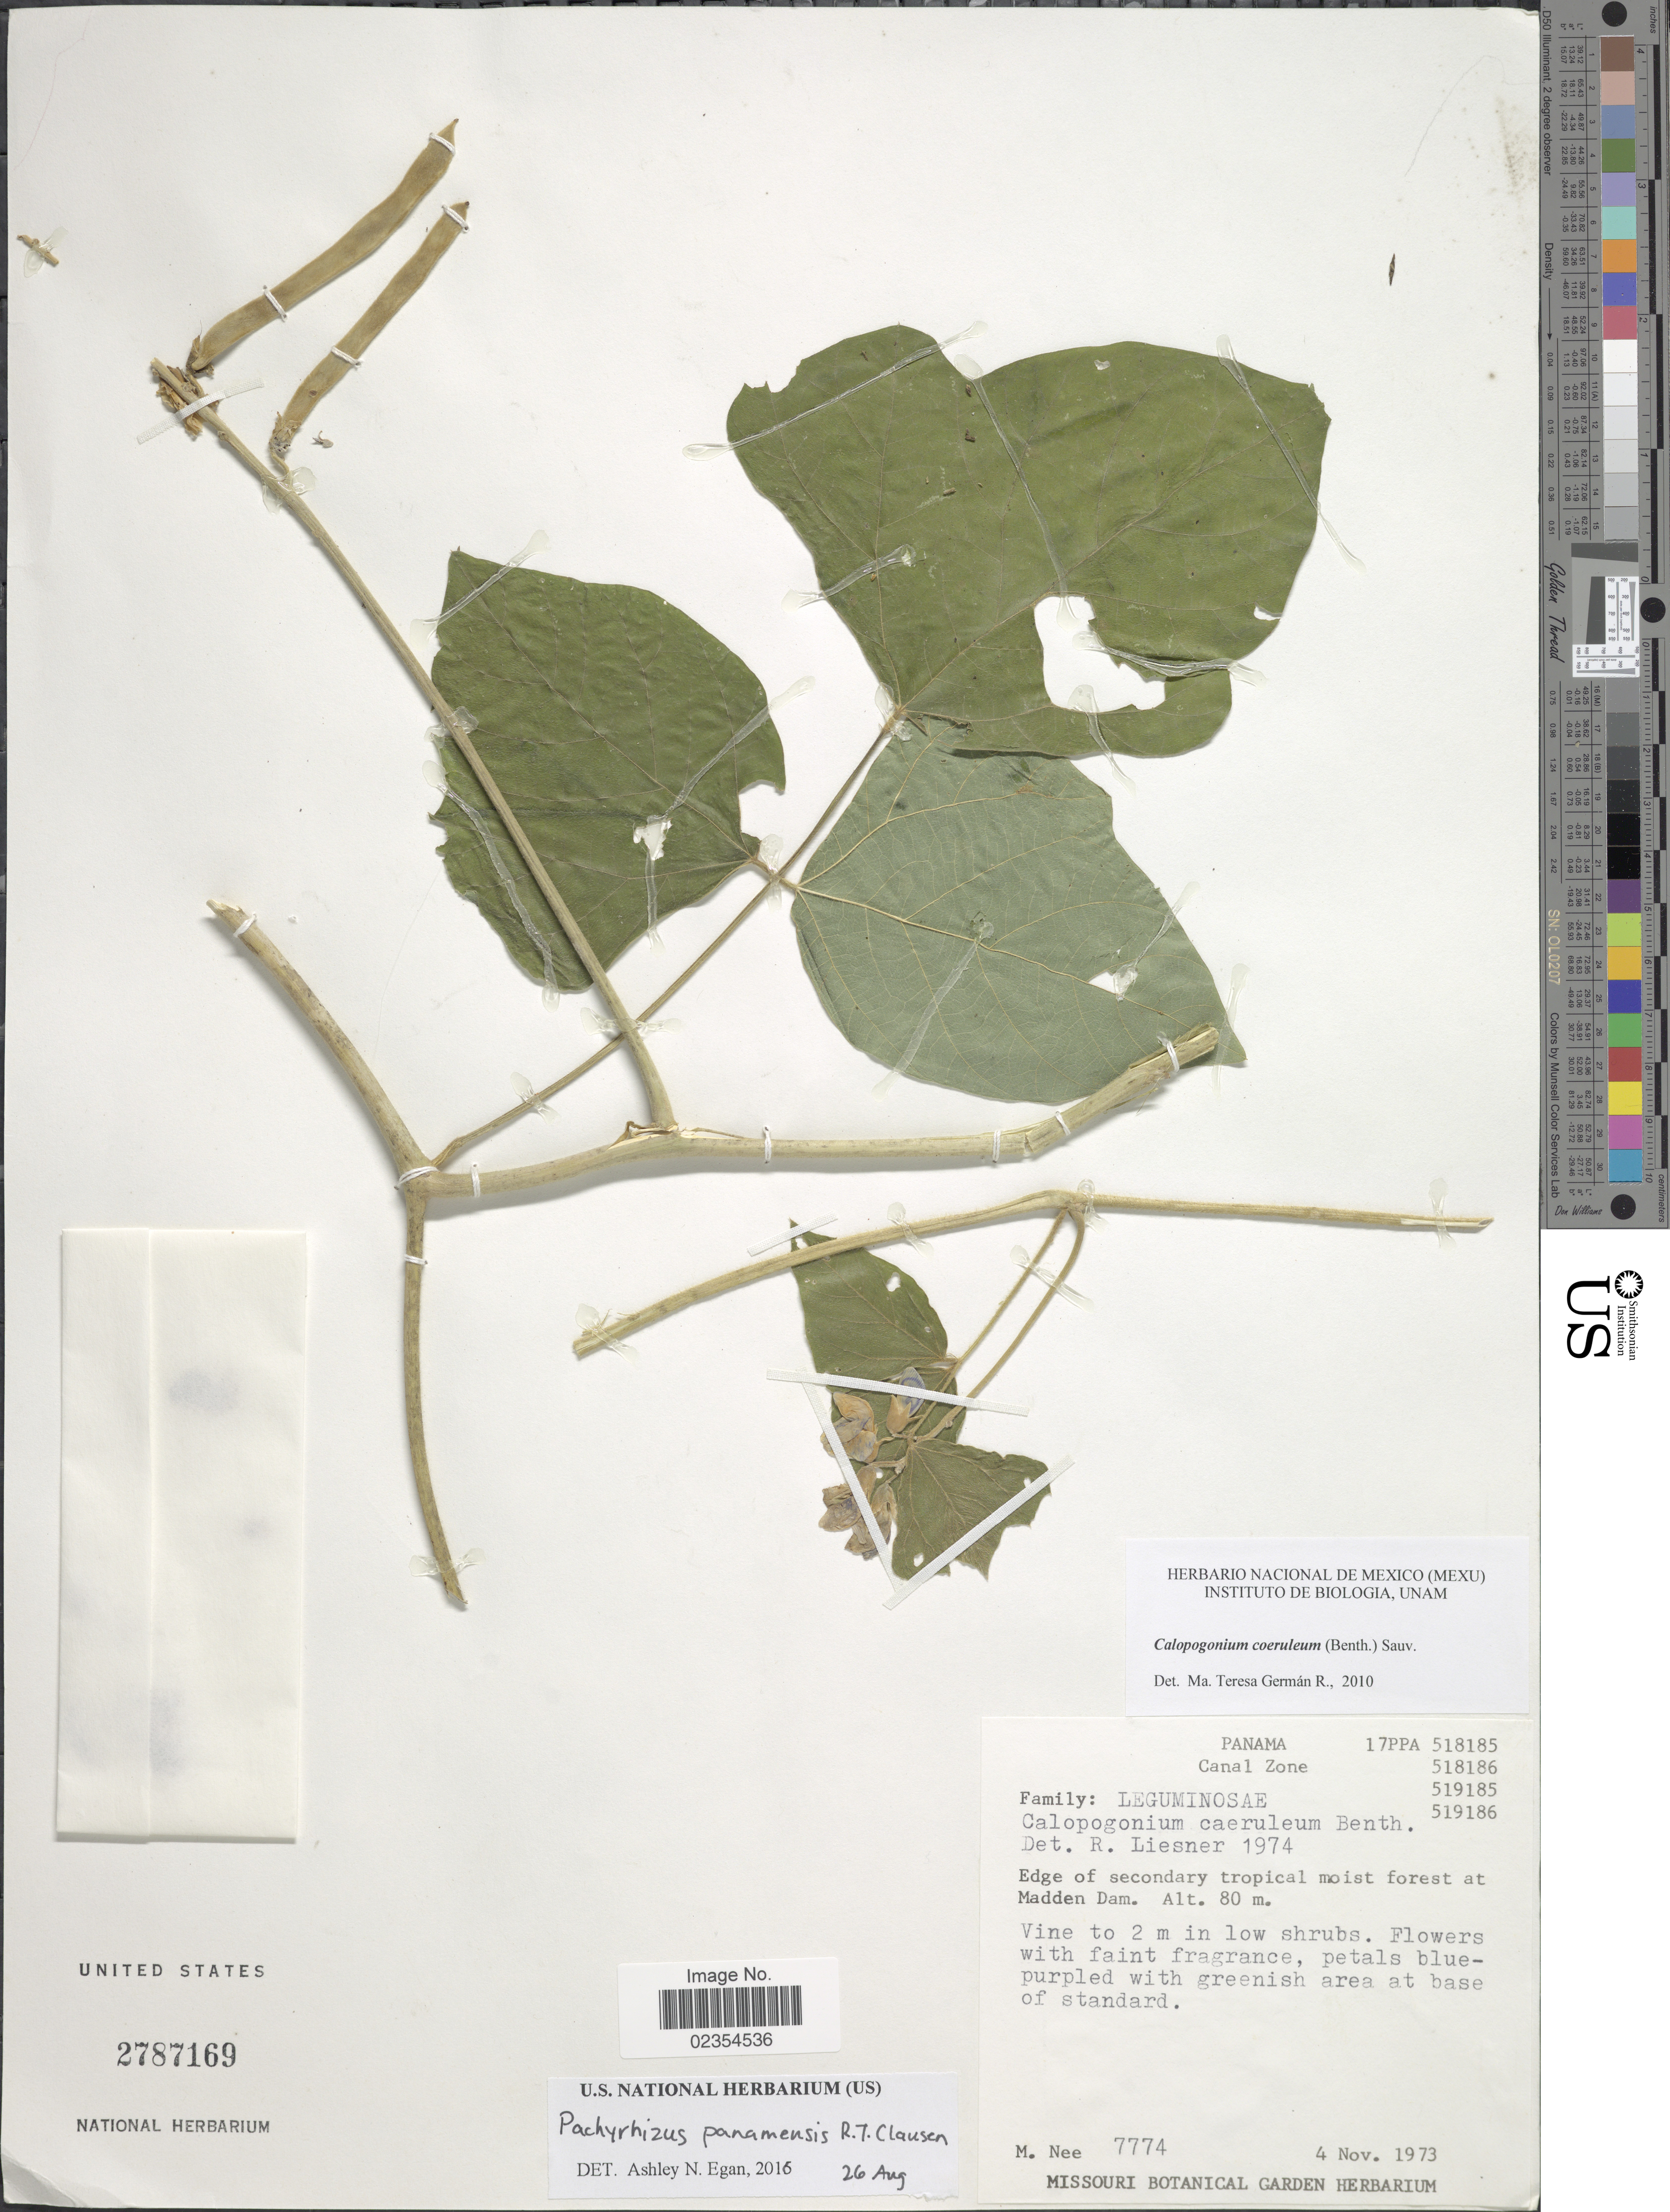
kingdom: Plantae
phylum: Tracheophyta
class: Magnoliopsida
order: Fabales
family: Fabaceae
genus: Pachyrhizus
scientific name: Pachyrhizus panamensis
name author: R.T. Clausen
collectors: M. Nee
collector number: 7774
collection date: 1973-11-04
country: Panama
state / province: Colón / Panamá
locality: Canal Zone, Edge of secondary tropical moist forest at Madden Dam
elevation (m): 80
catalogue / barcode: US 2787169